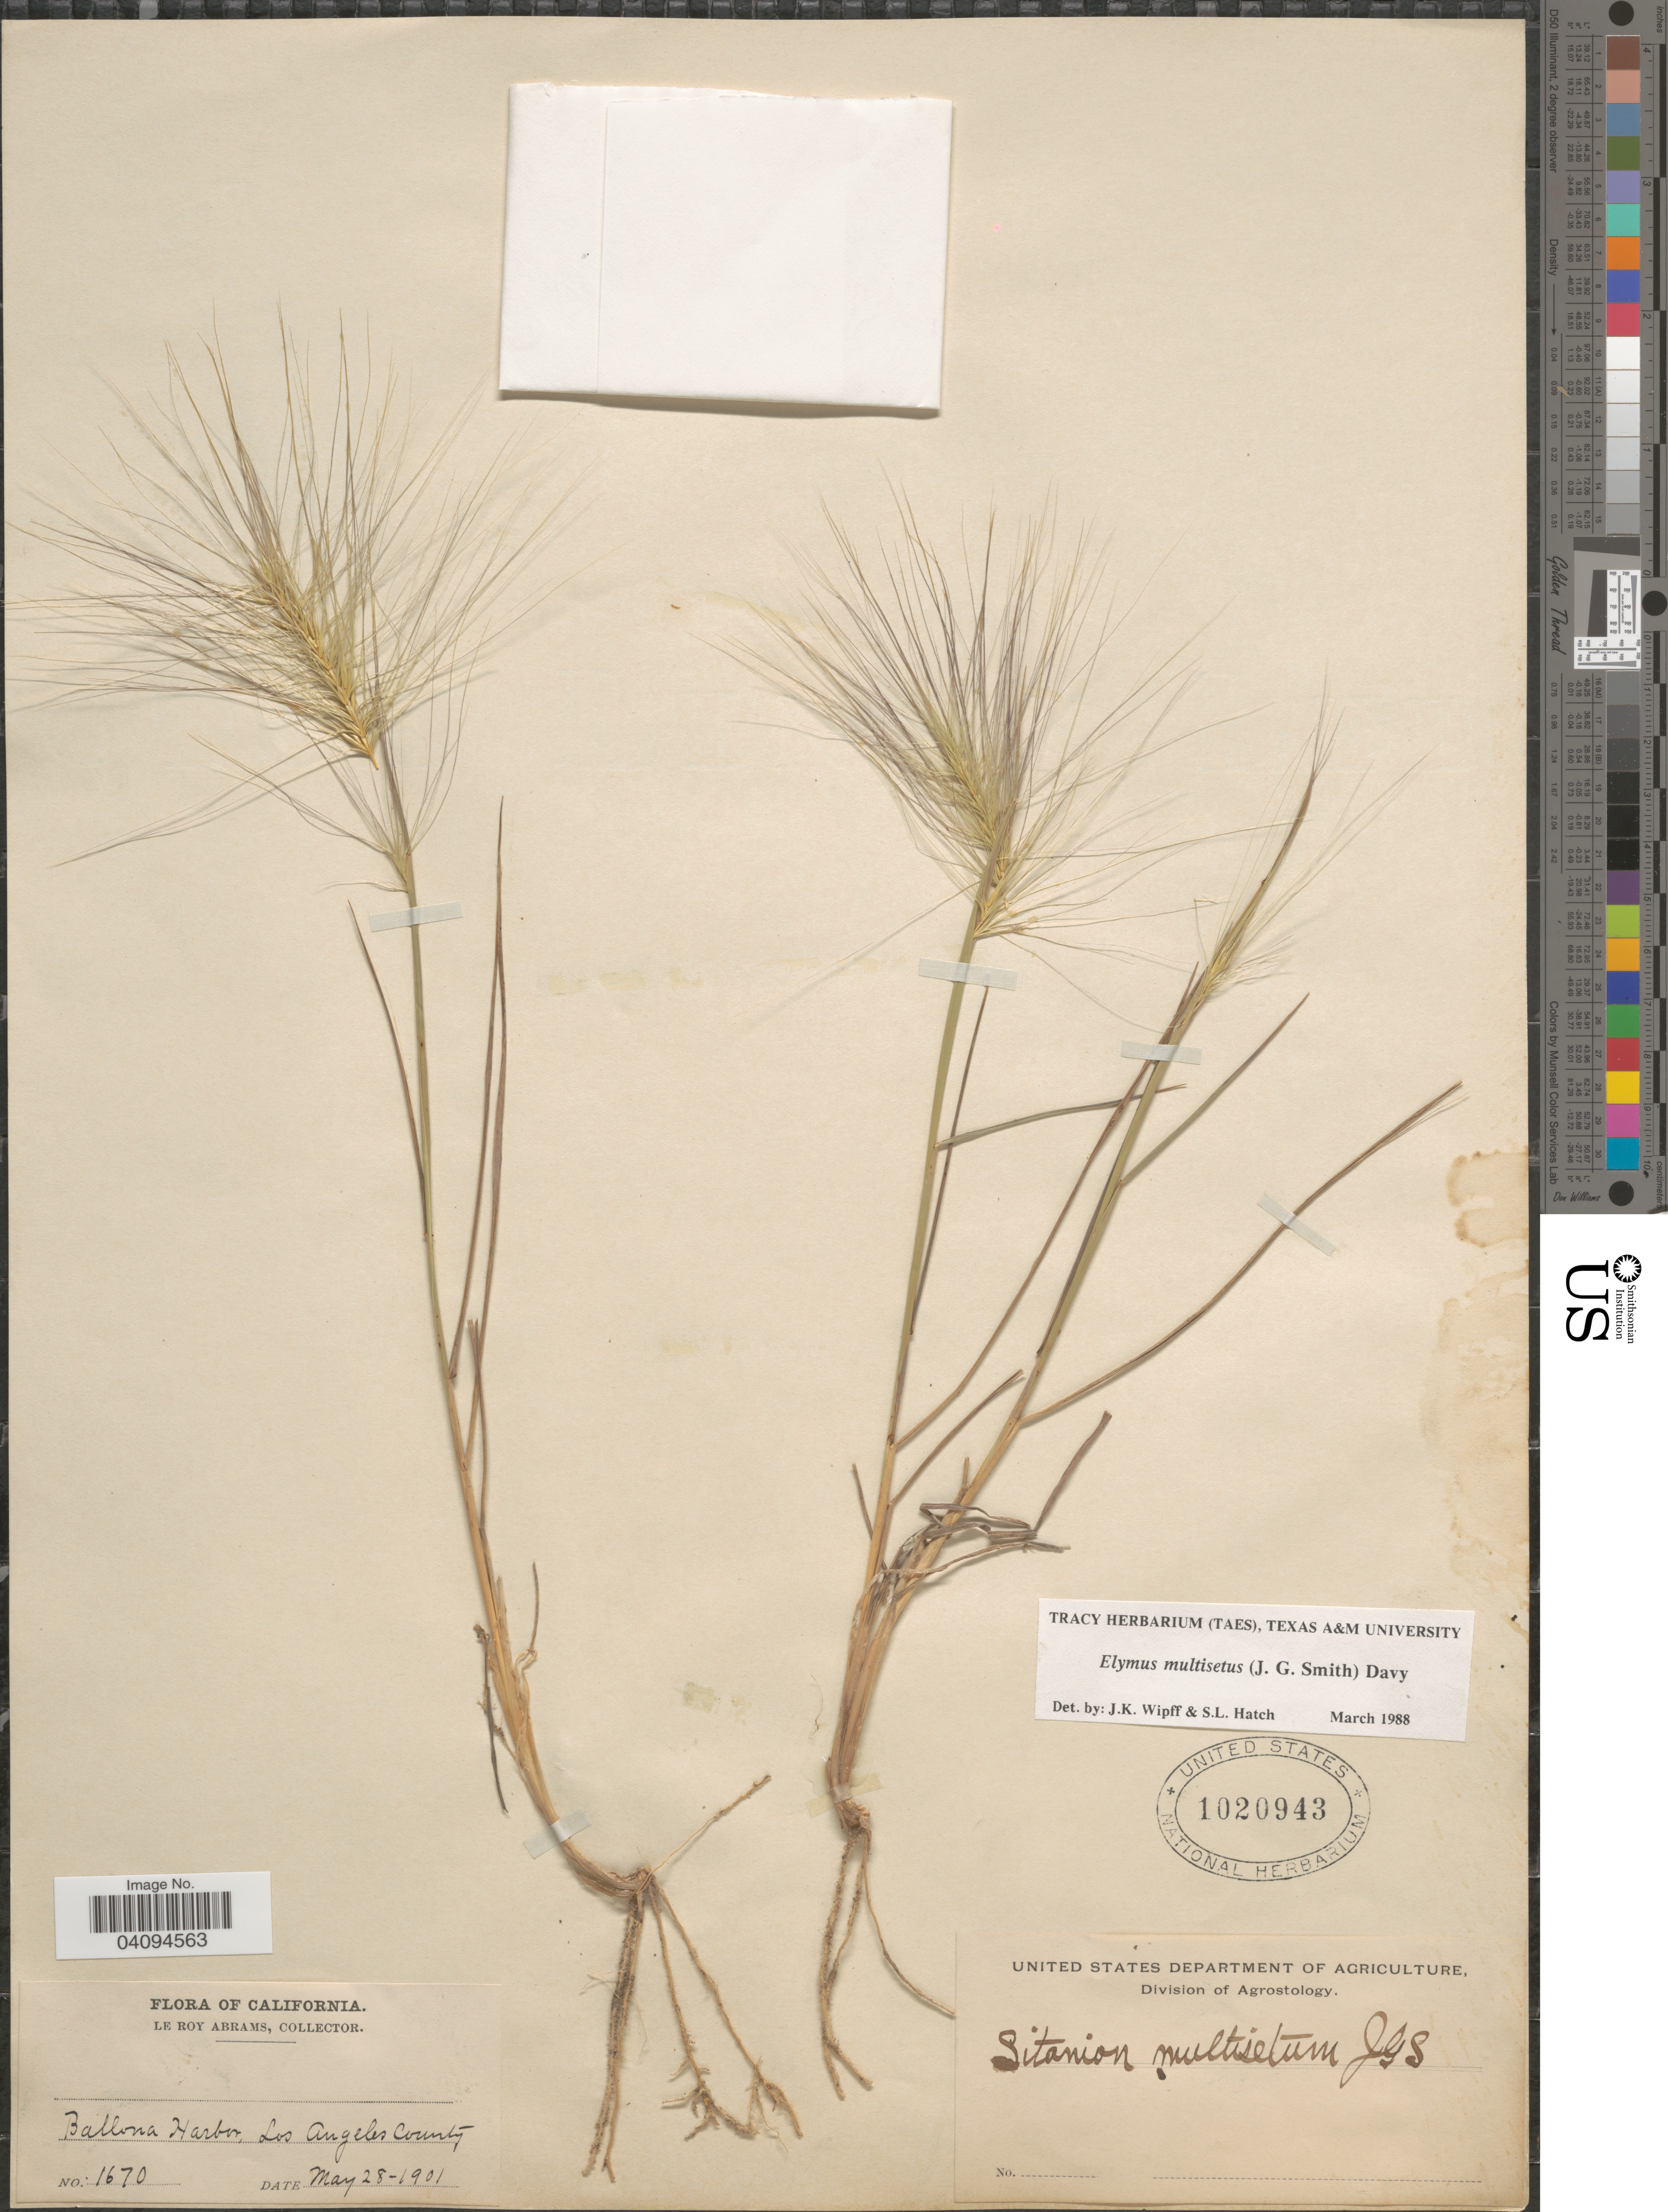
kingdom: Plantae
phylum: Tracheophyta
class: Liliopsida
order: Poales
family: Poaceae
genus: Elymus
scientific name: Elymus multisetus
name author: (J.G. Sm.) Burtt Davy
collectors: L. Abrams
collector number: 1670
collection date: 1901-05-28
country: United States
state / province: California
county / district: Los Angeles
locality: Ballona Harbor, Los Angeles County.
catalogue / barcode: US 1020943